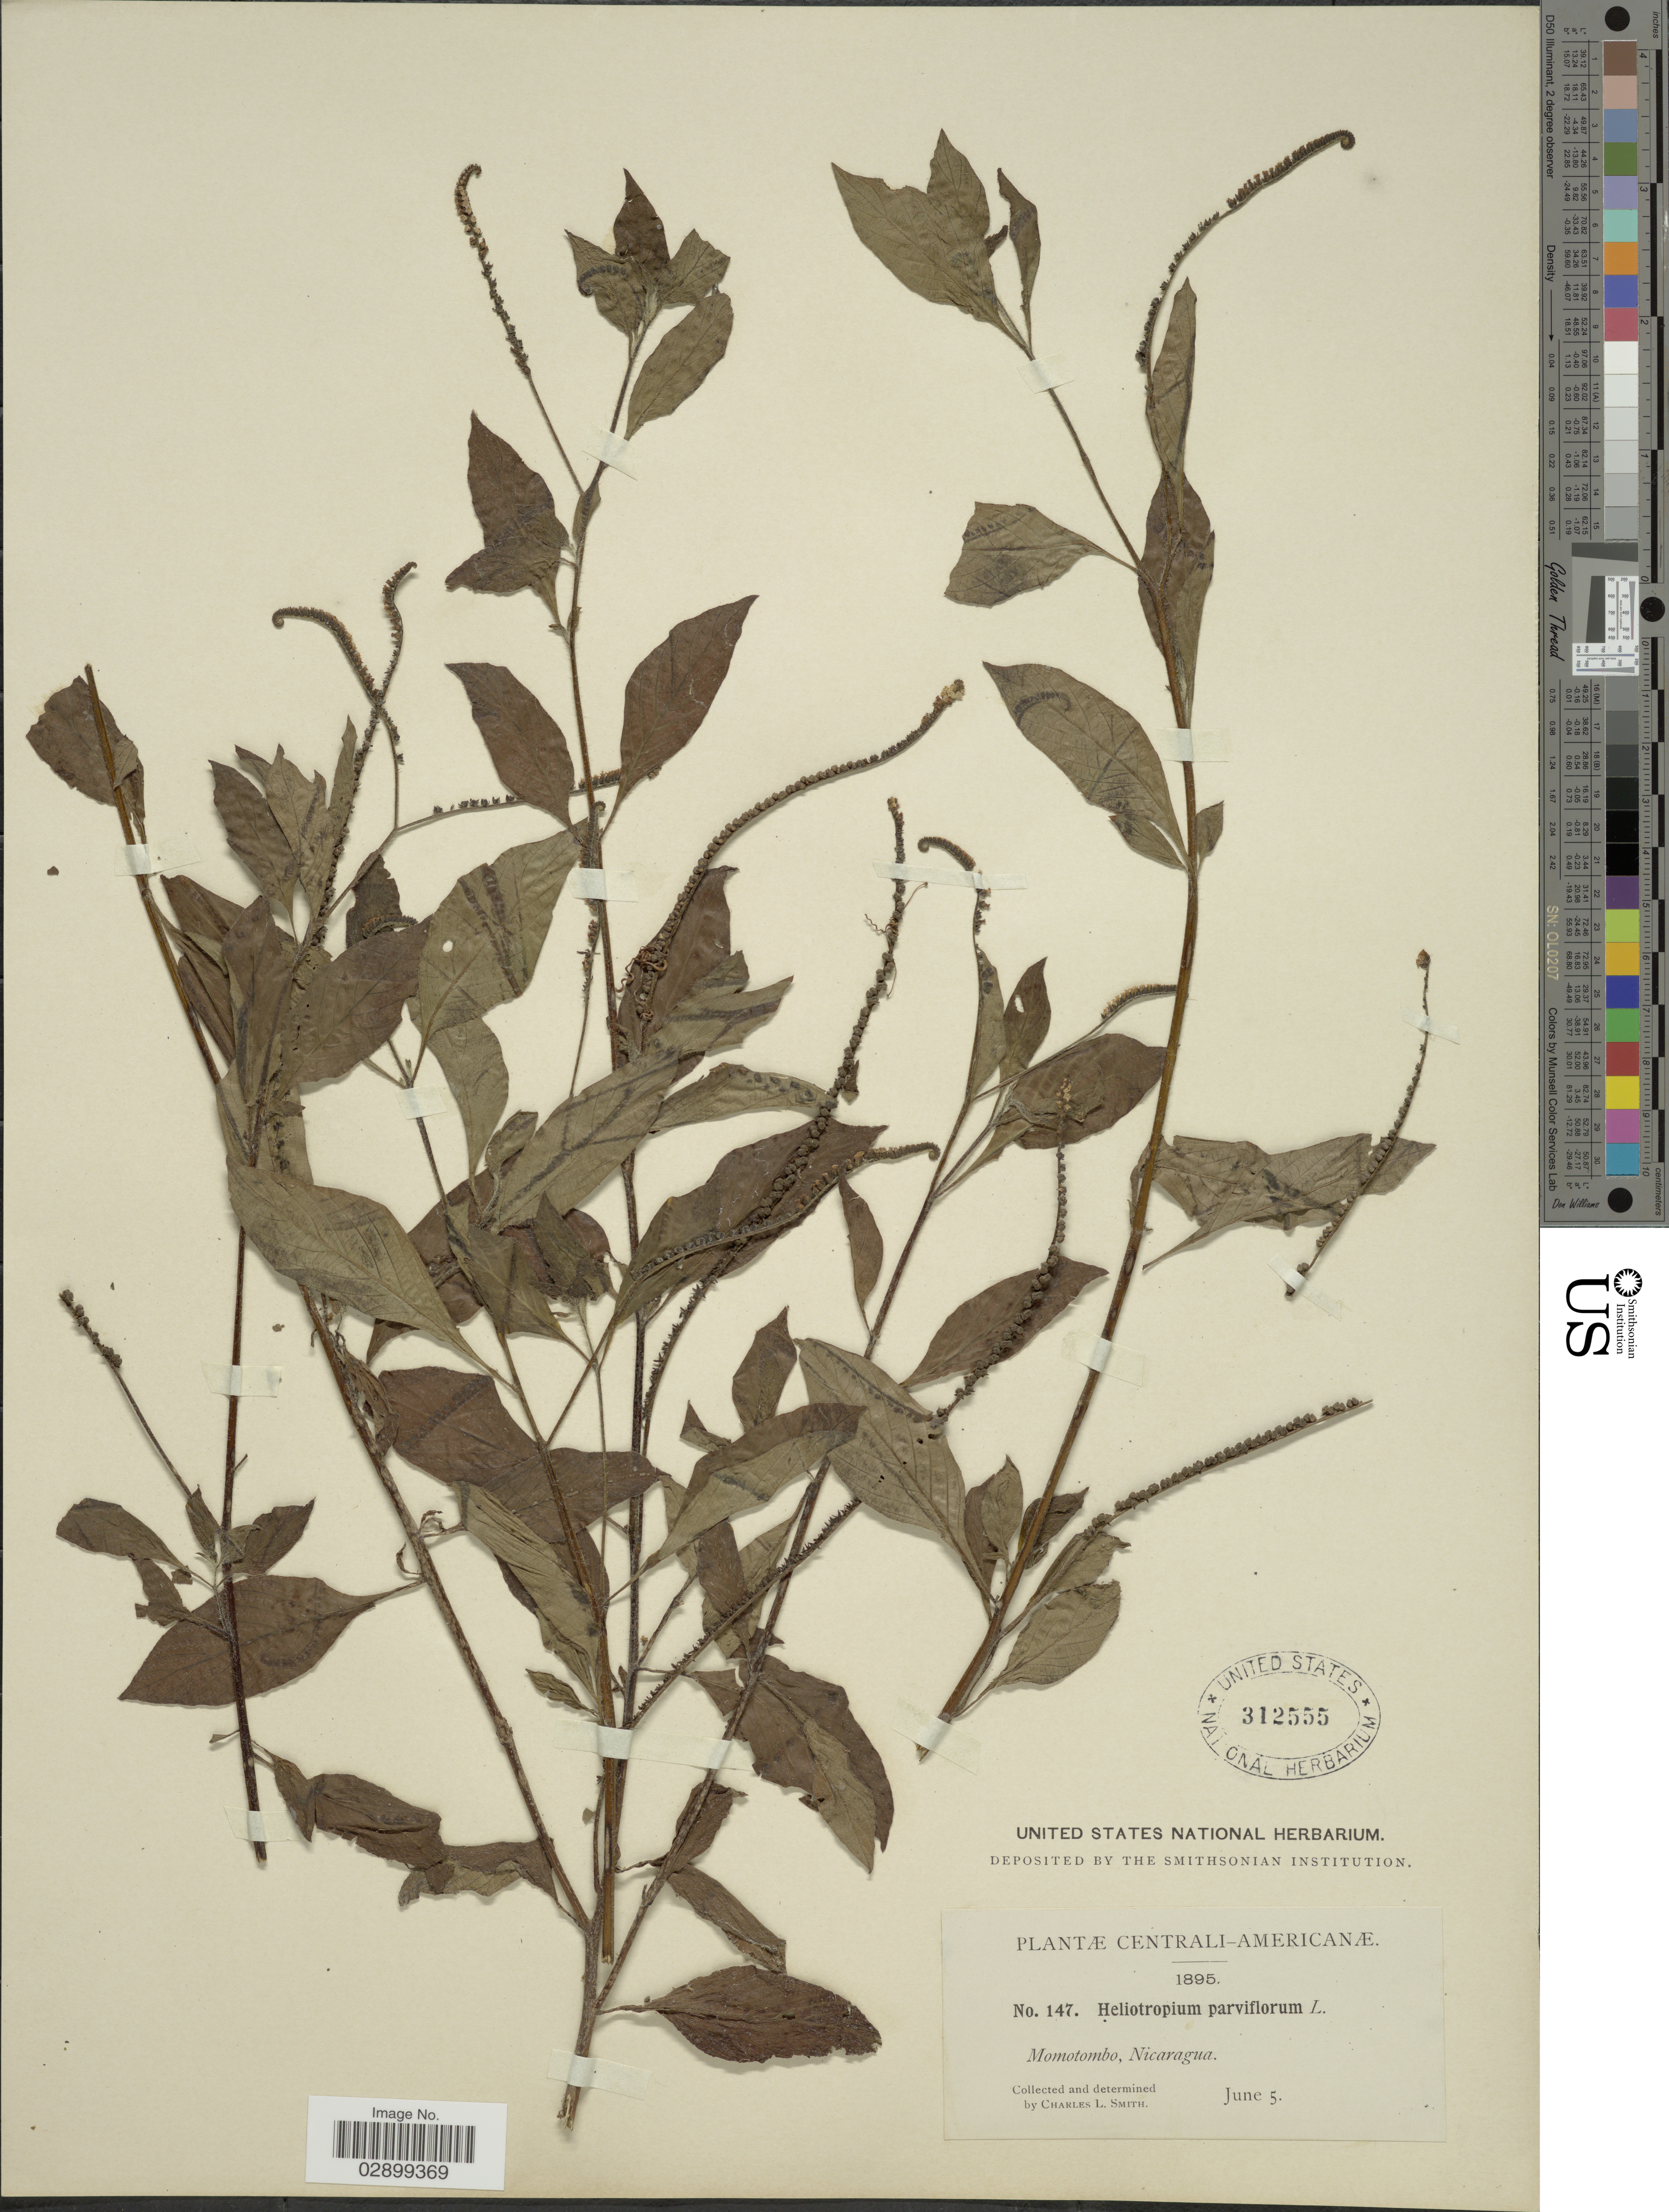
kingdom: Plantae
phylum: Tracheophyta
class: Magnoliopsida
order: Boraginales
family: Heliotropiaceae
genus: Heliotropium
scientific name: Heliotropium angiospermum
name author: Murray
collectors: C. L. Smith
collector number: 147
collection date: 1895-06-05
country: Nicaragua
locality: Momotombo.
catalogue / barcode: US 312555